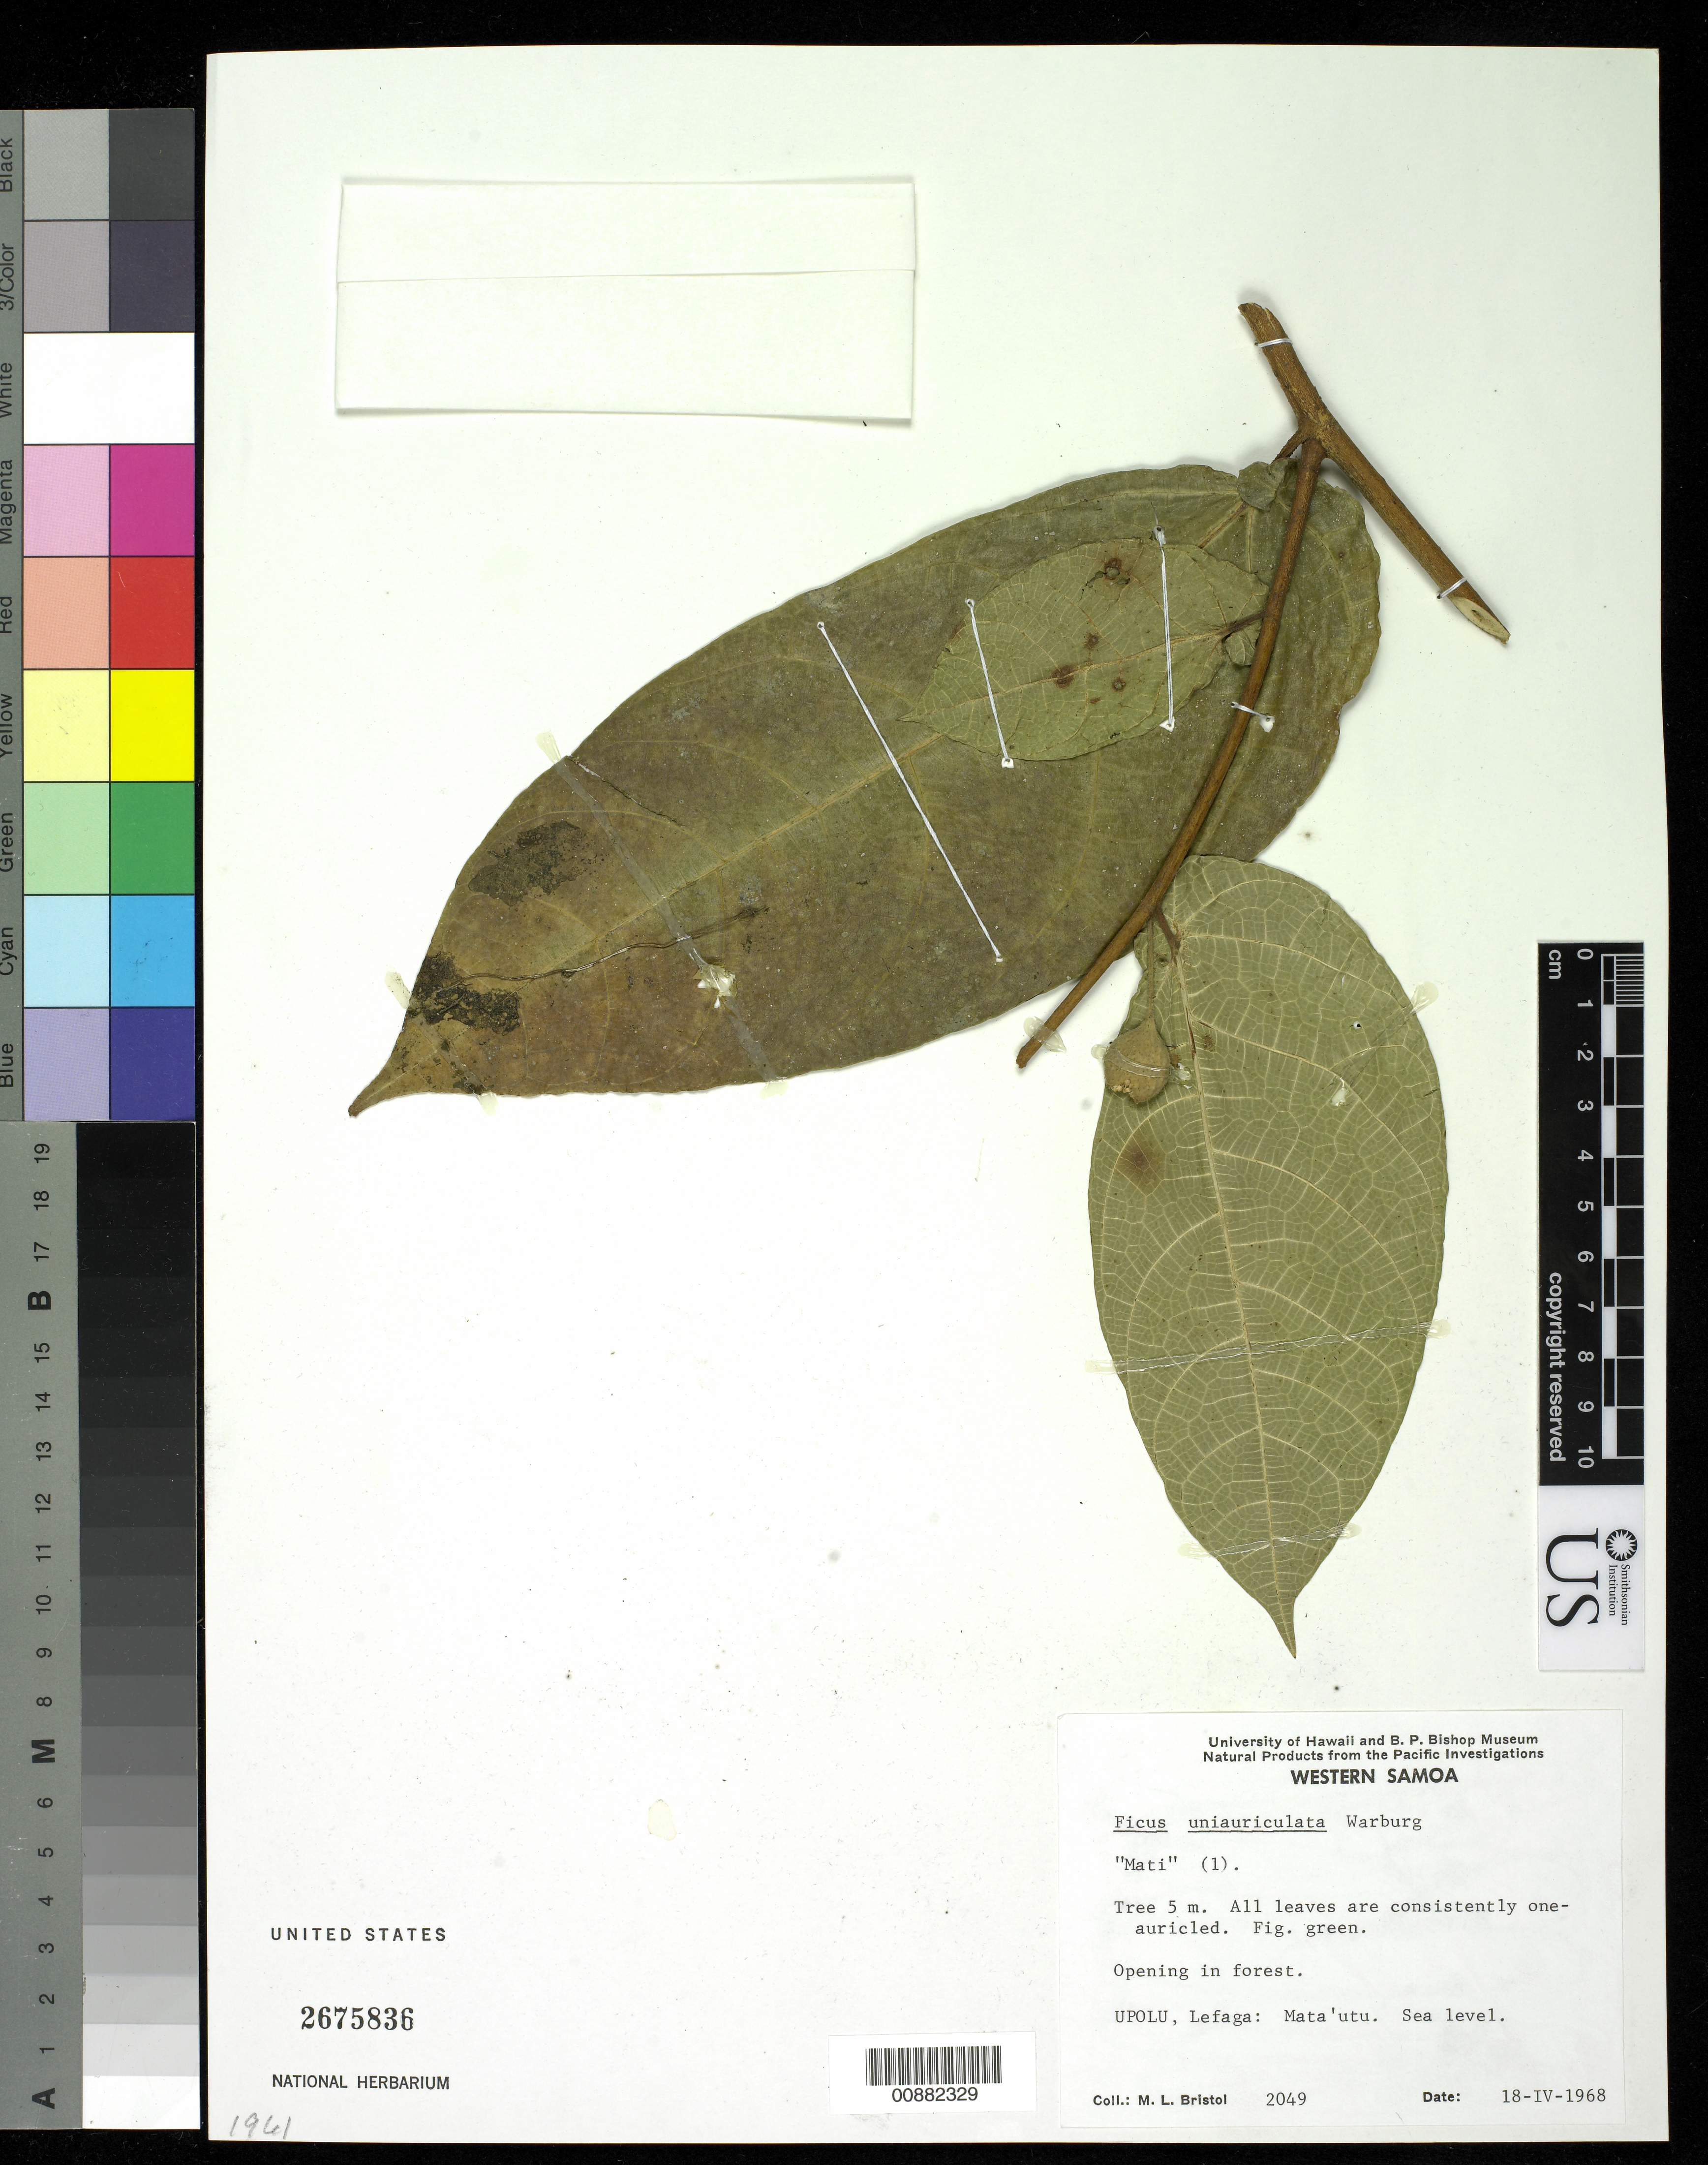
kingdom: Plantae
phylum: Tracheophyta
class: Magnoliopsida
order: Rosales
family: Moraceae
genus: Ficus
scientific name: Ficus uniauriculata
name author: Warb.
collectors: M. L. Bristol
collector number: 2049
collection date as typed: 18 Apr 1968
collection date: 1968-04-18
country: Samoa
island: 'Upolu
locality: Upolu, Lefaga. Mata'utu.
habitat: Opening in forest.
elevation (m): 0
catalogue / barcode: US 2675836